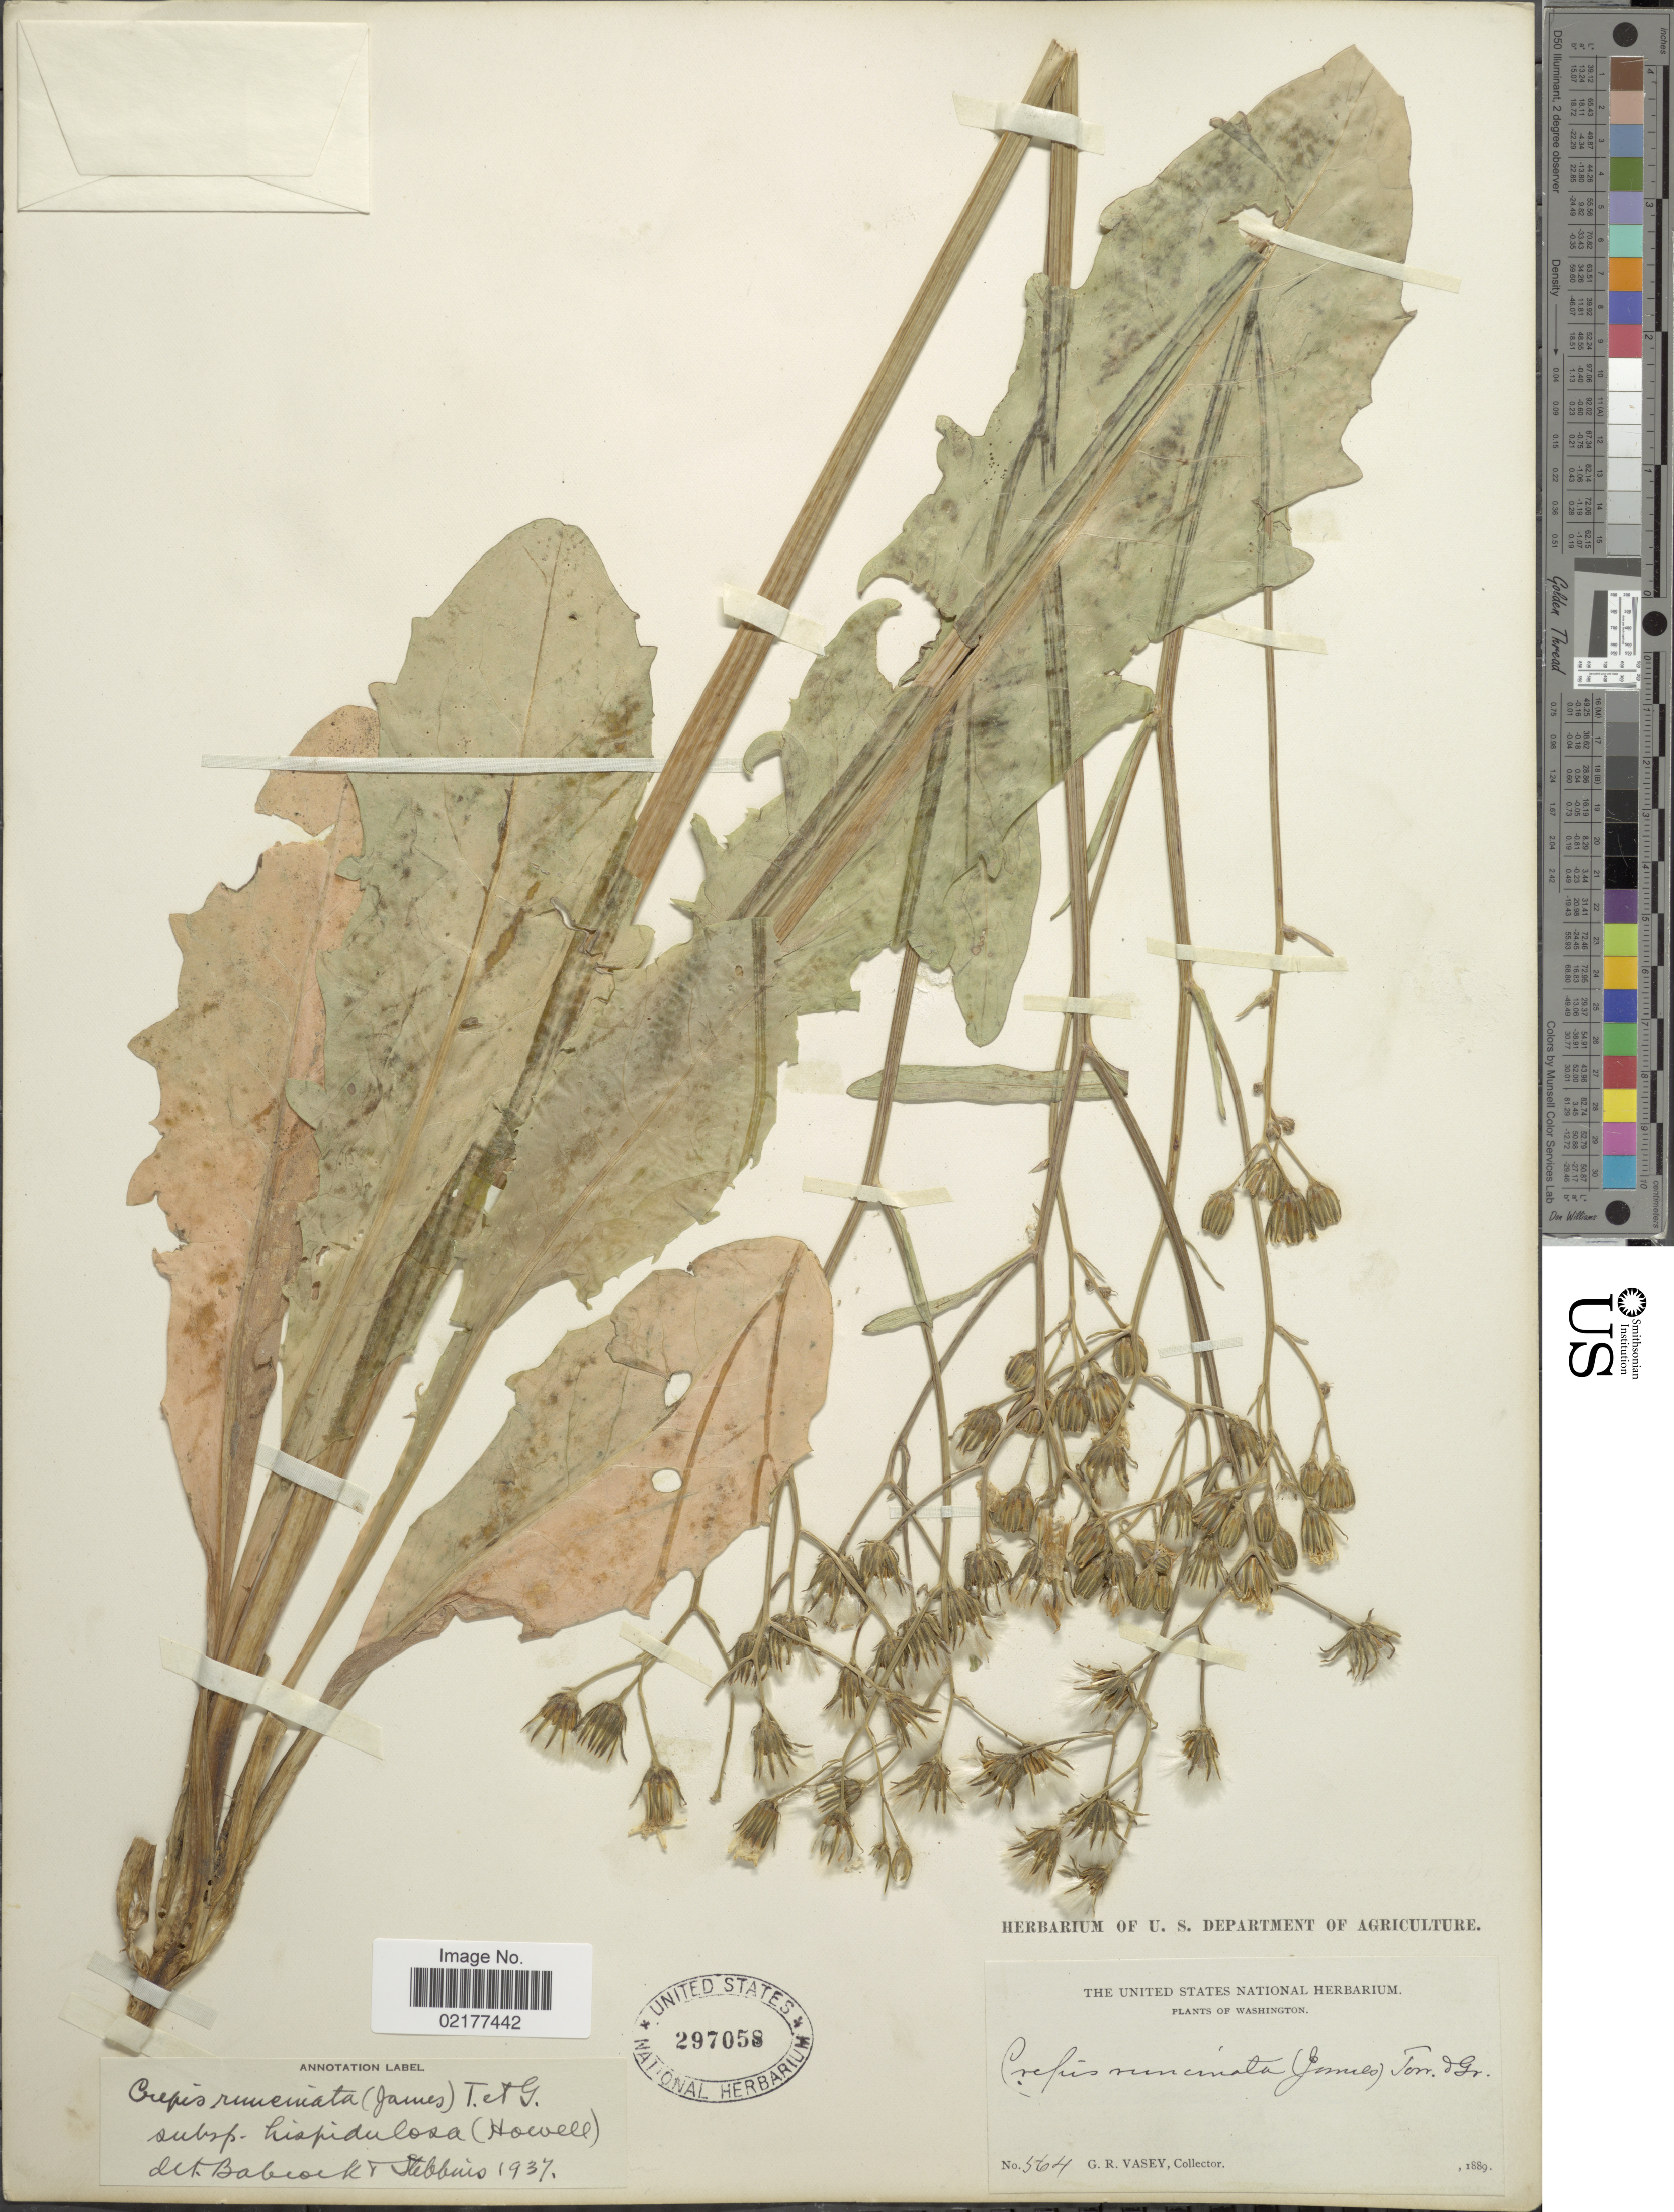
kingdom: Plantae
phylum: Tracheophyta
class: Magnoliopsida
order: Asterales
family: Asteraceae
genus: Crepis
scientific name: Crepis runcinata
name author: Torr. & A. Gray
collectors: G. R. Vasey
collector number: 564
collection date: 1889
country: United States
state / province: Washington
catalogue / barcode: US 297058